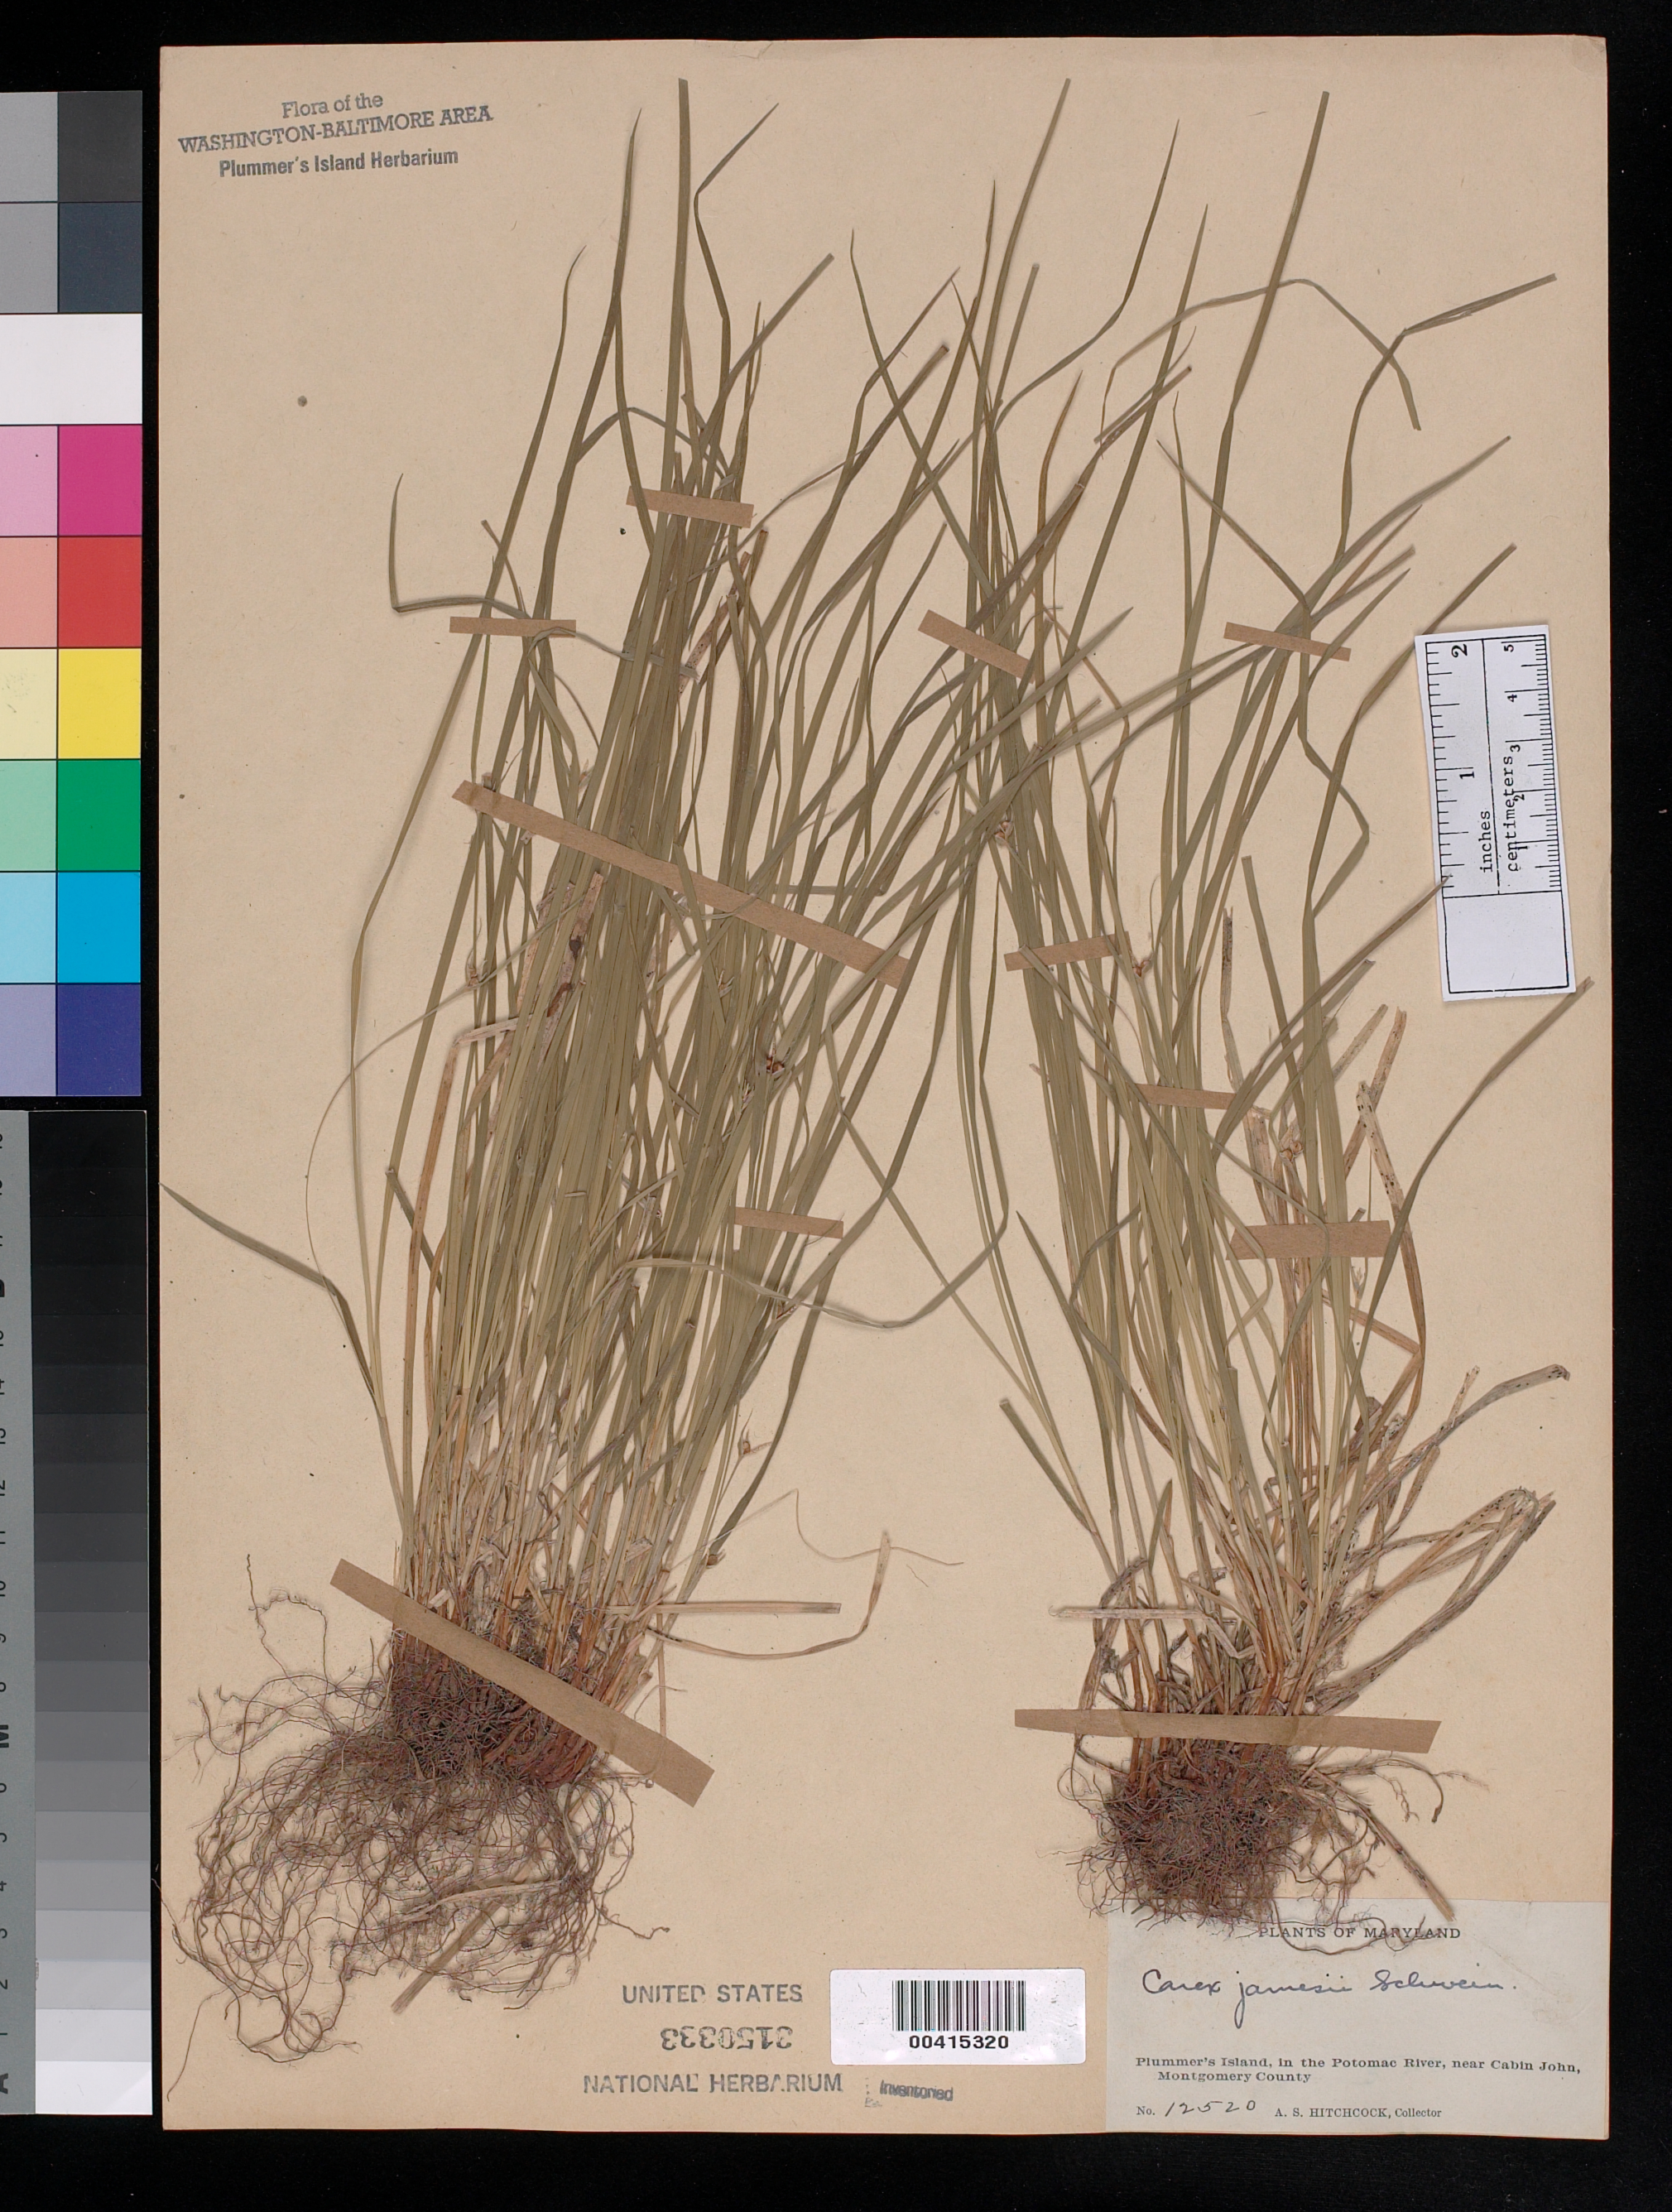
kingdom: Plantae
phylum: Tracheophyta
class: Liliopsida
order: Poales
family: Cyperaceae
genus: Carex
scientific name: Carex jamesii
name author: Schwein.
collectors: A. S. Hitchcock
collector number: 12520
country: United States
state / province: Maryland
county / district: Montgomery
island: Plummers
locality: Plummer's Island Plummers Island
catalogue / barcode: US 3150333